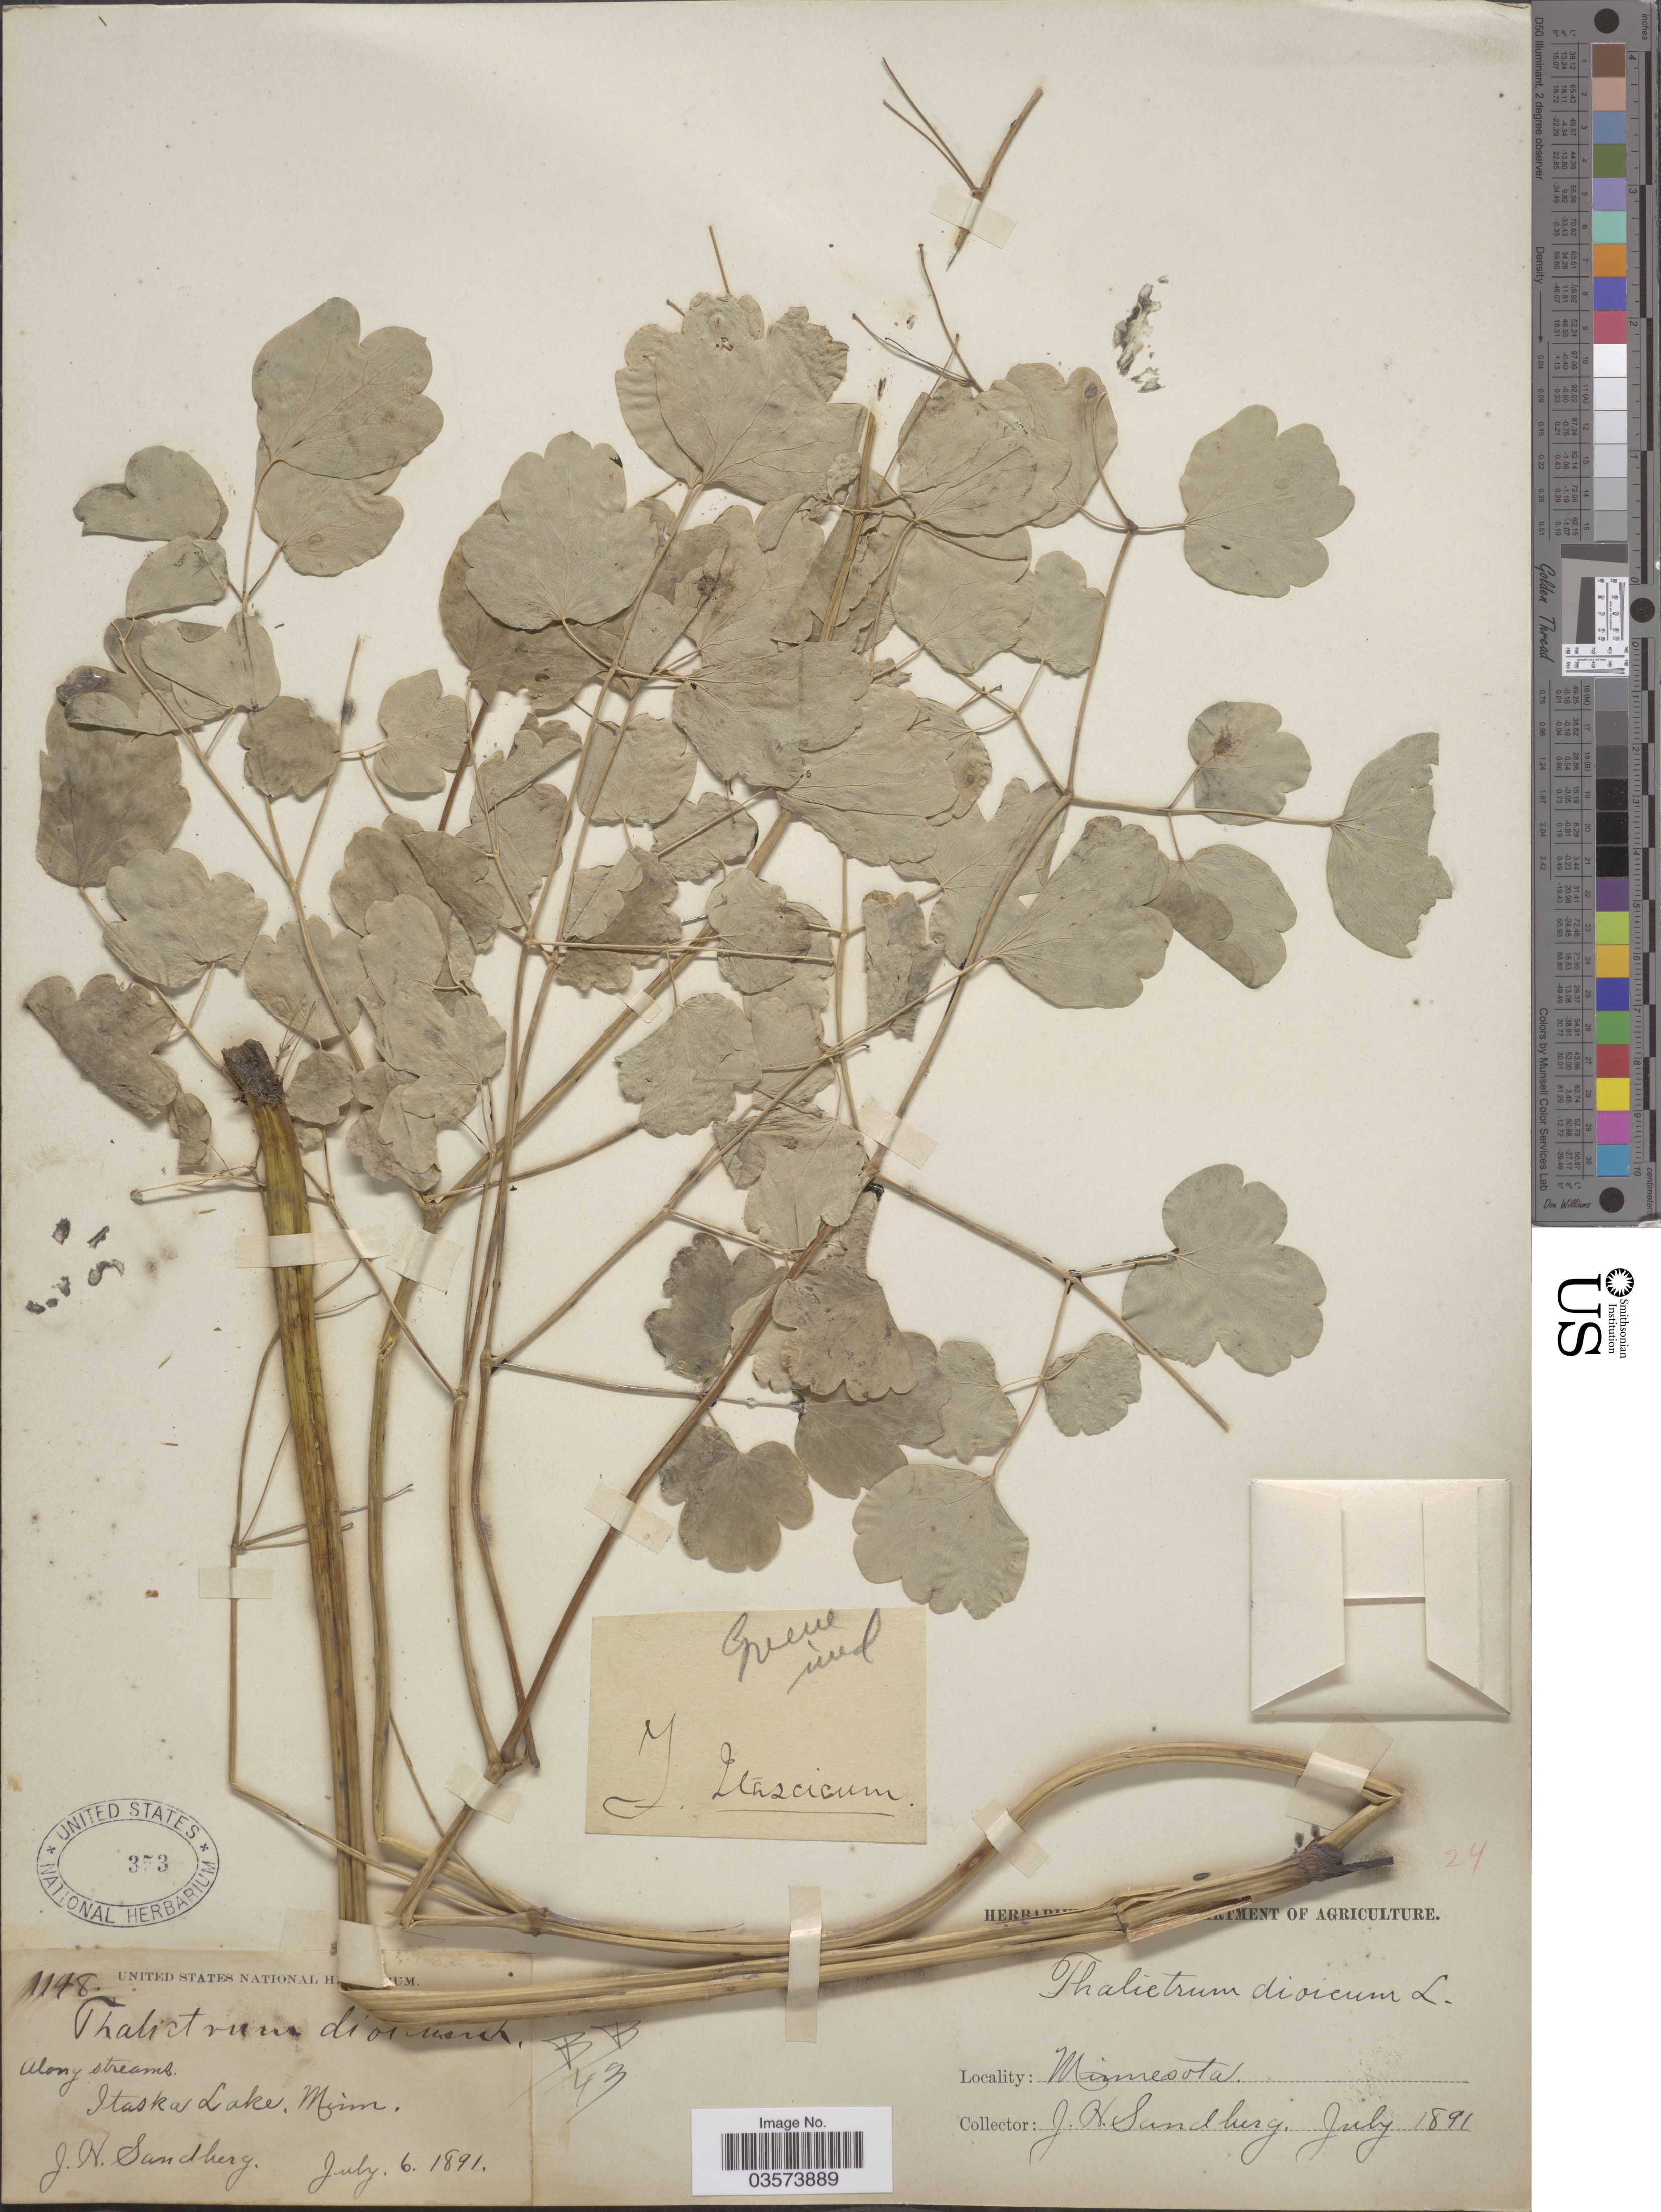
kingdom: Plantae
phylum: Tracheophyta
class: Magnoliopsida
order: Ranunculales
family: Ranunculaceae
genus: Thalictrum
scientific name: Thalictrum dioicum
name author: L.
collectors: J. H. Sandberg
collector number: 1148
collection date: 1891-07-06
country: United States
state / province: Minnesota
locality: Along stream. Itaska Lake.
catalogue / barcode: US 353